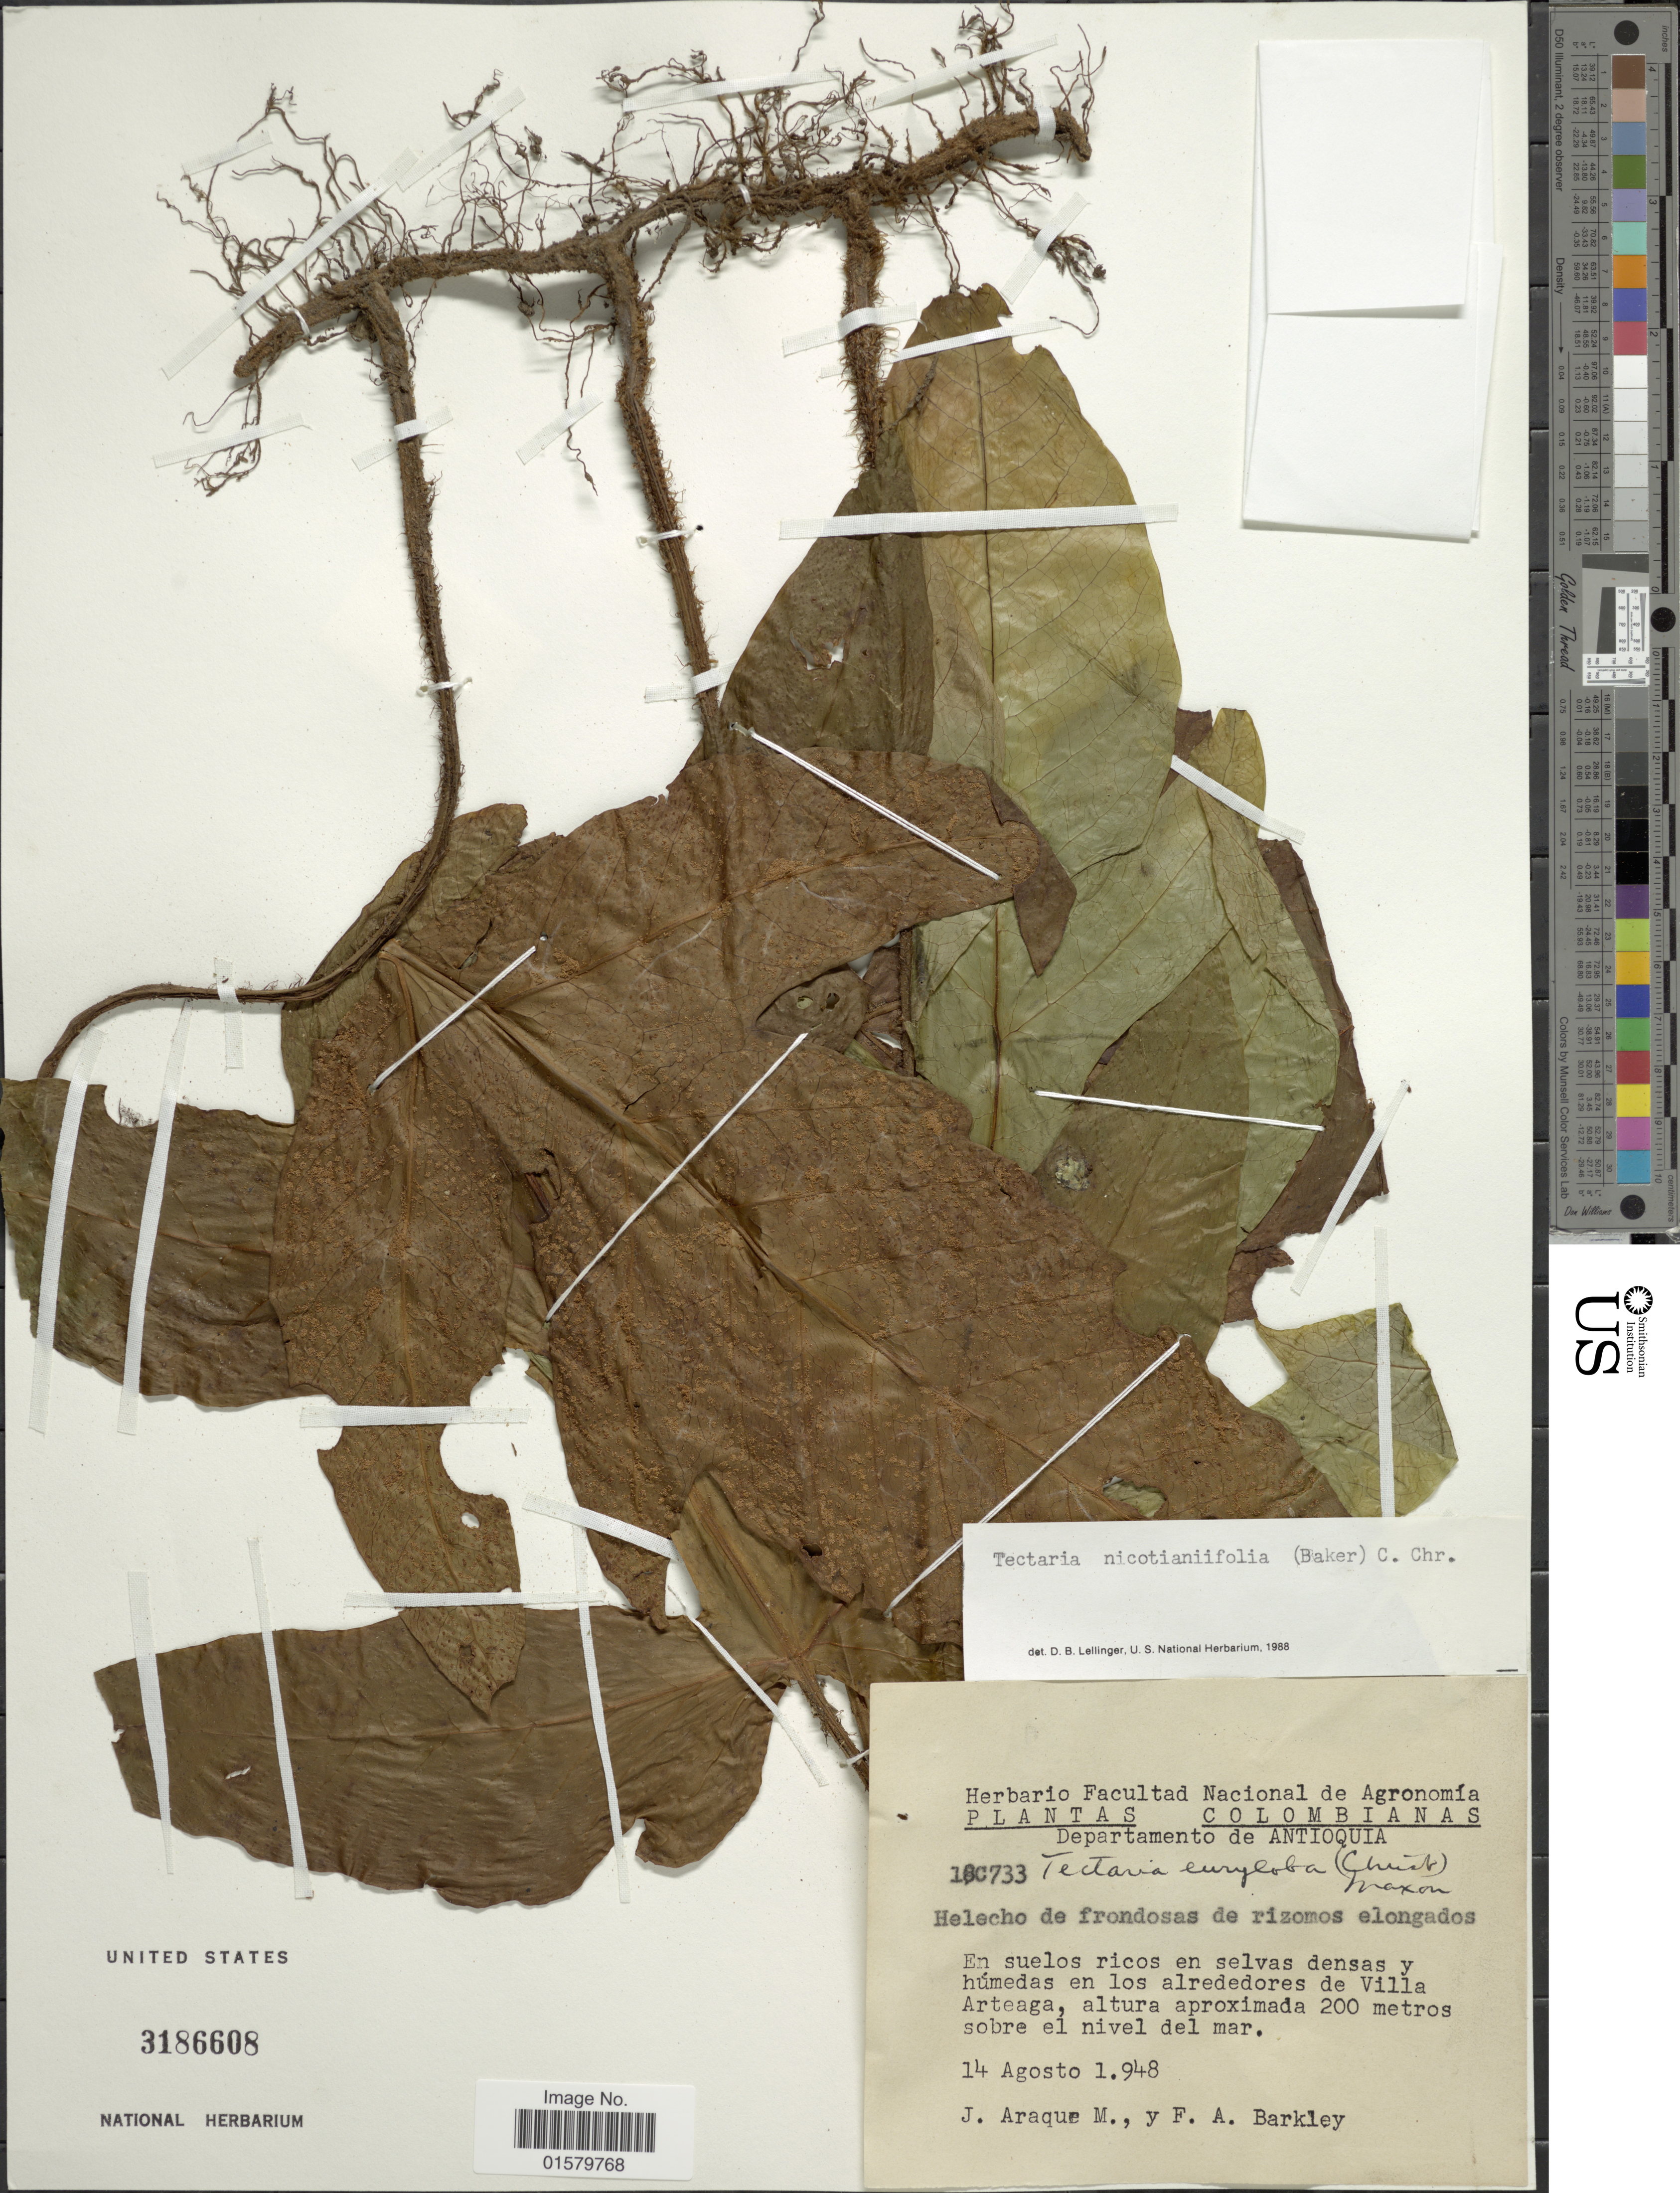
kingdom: Plantae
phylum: Tracheophyta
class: Polypodiopsida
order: Polypodiales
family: Tectariaceae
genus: Tectaria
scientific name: Tectaria nicotianifolia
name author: (Baker) C. Chr.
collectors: J. Araque Molina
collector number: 18c733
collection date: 1948-08-14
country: Colombia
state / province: Antioquia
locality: En suelos ricos en selvas densas y humedas en los alrededores de Villa Arteaga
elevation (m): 200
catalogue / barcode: US 3186608